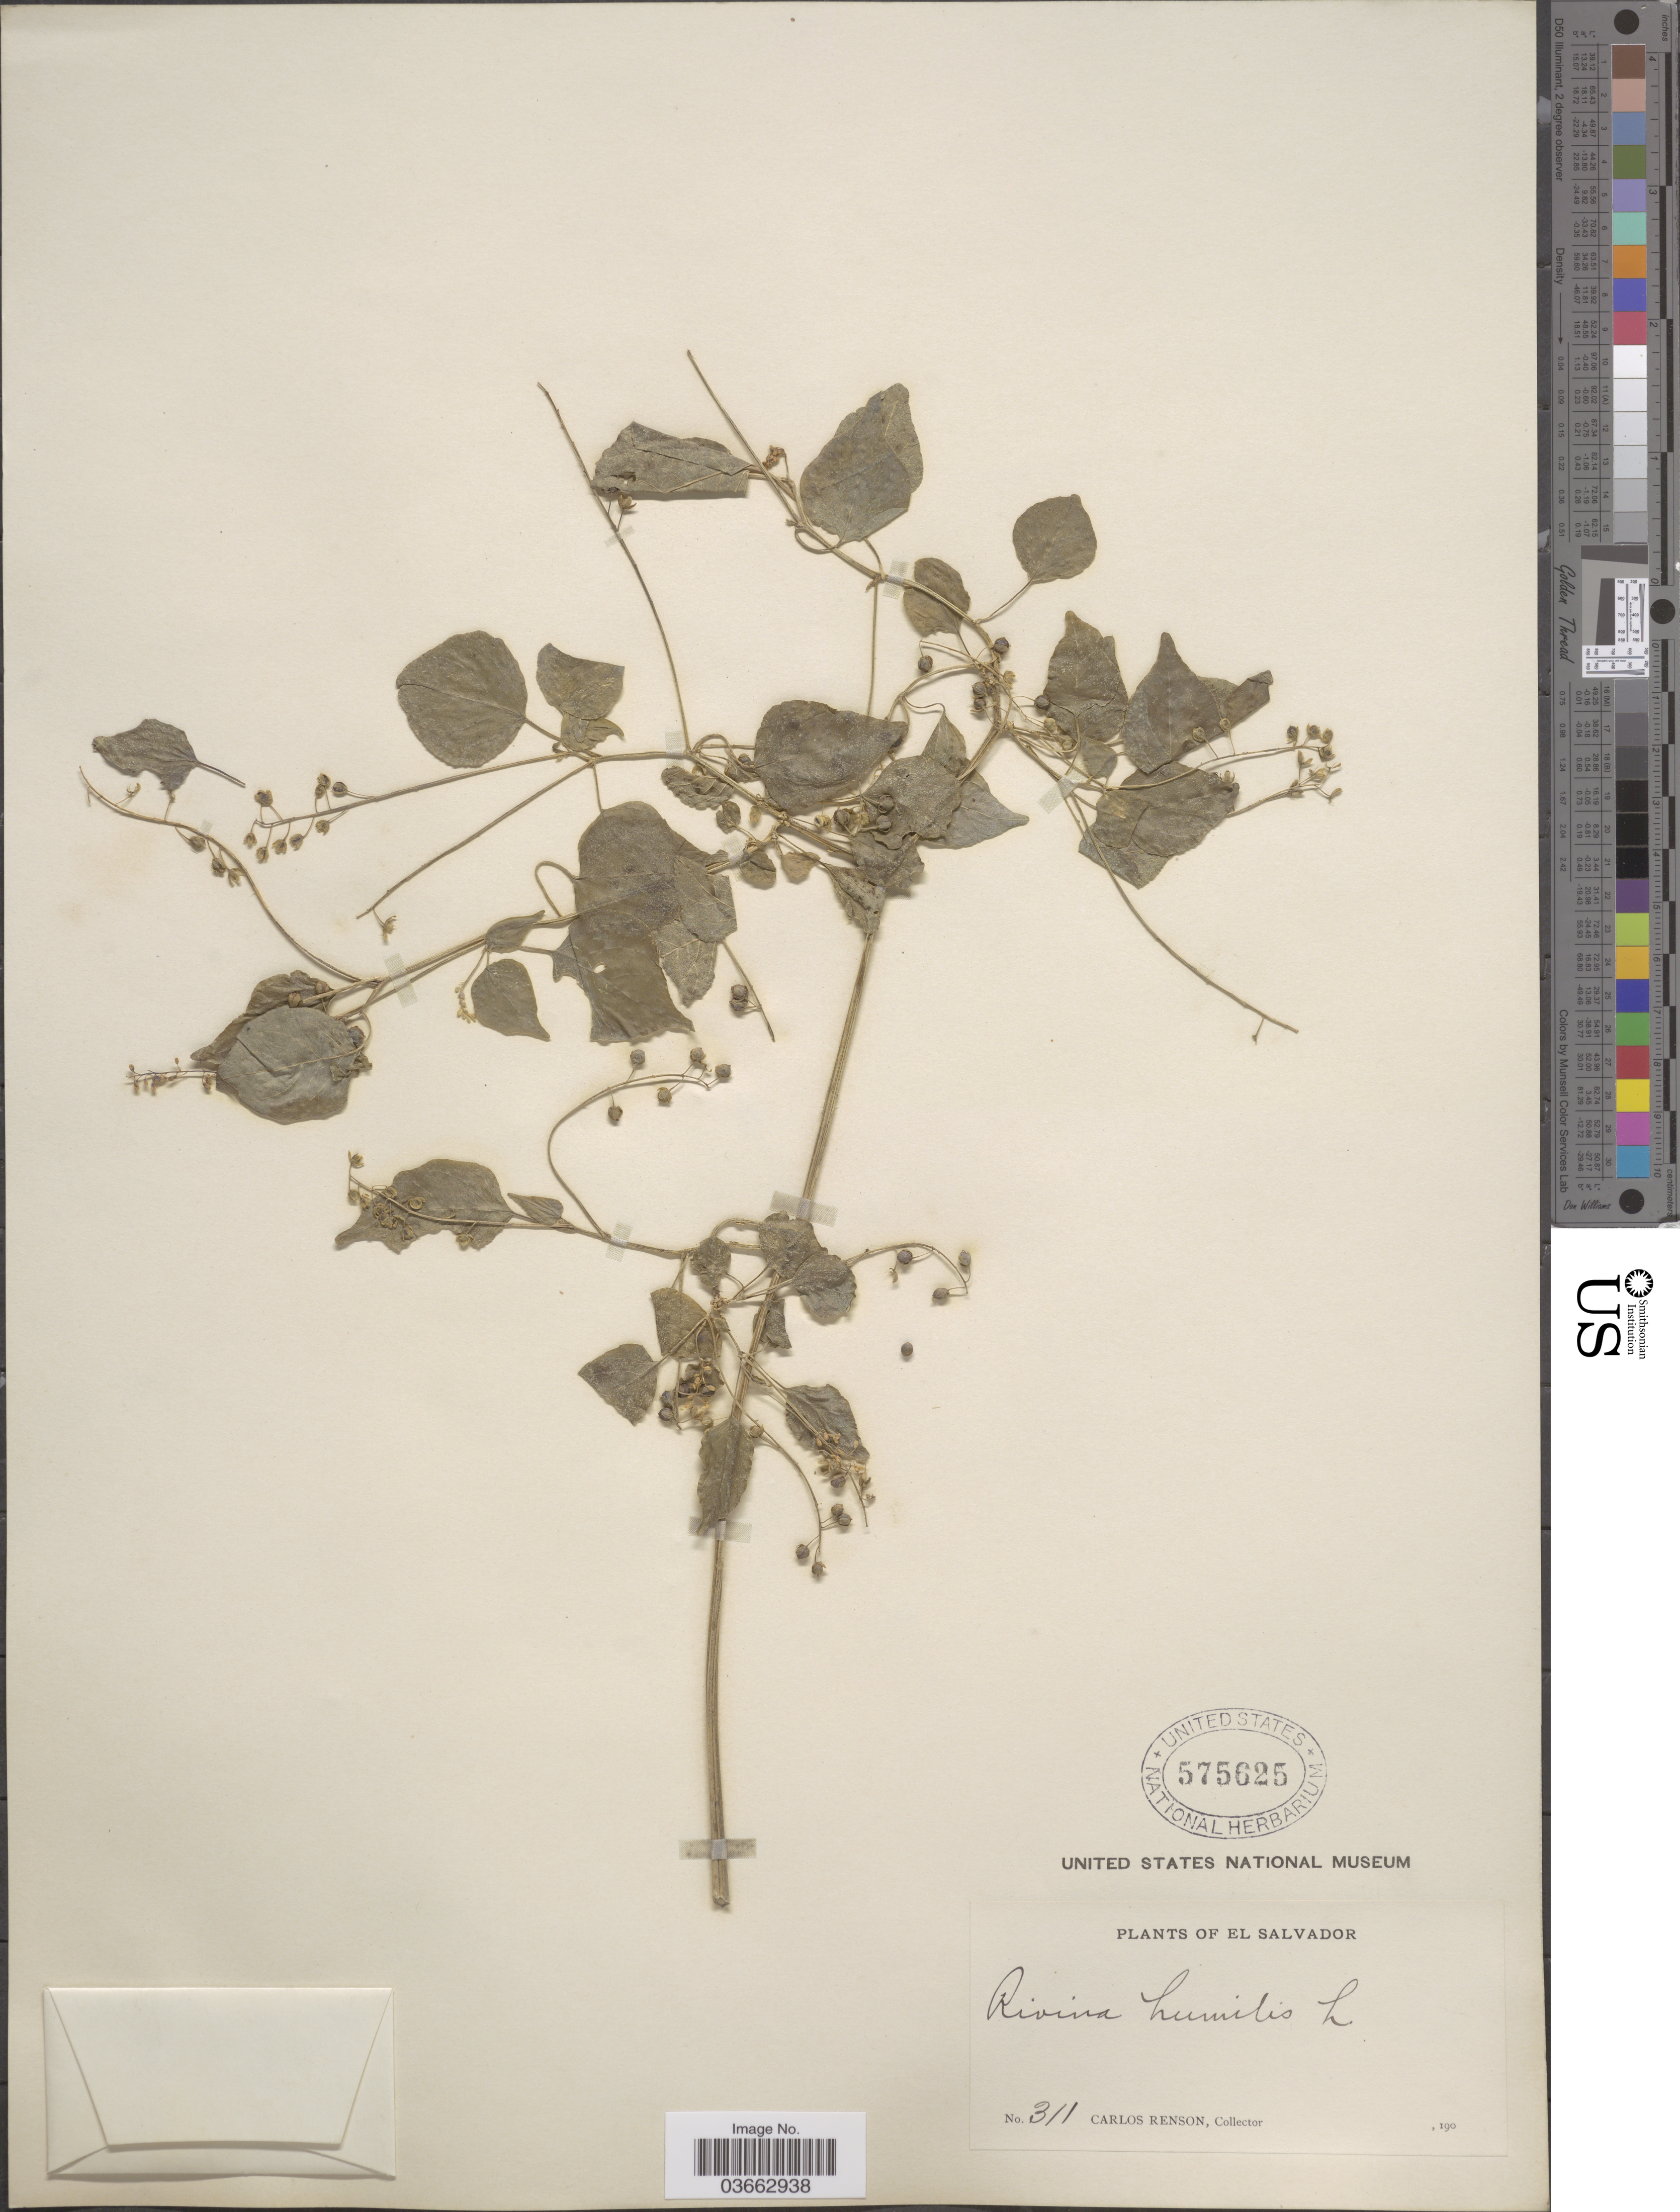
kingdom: Plantae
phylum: Tracheophyta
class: Magnoliopsida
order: Caryophyllales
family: Phytolaccaceae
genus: Rivina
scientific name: Rivina humilis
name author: L.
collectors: C. Renson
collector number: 311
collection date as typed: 180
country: El Salvador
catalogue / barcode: US 575625